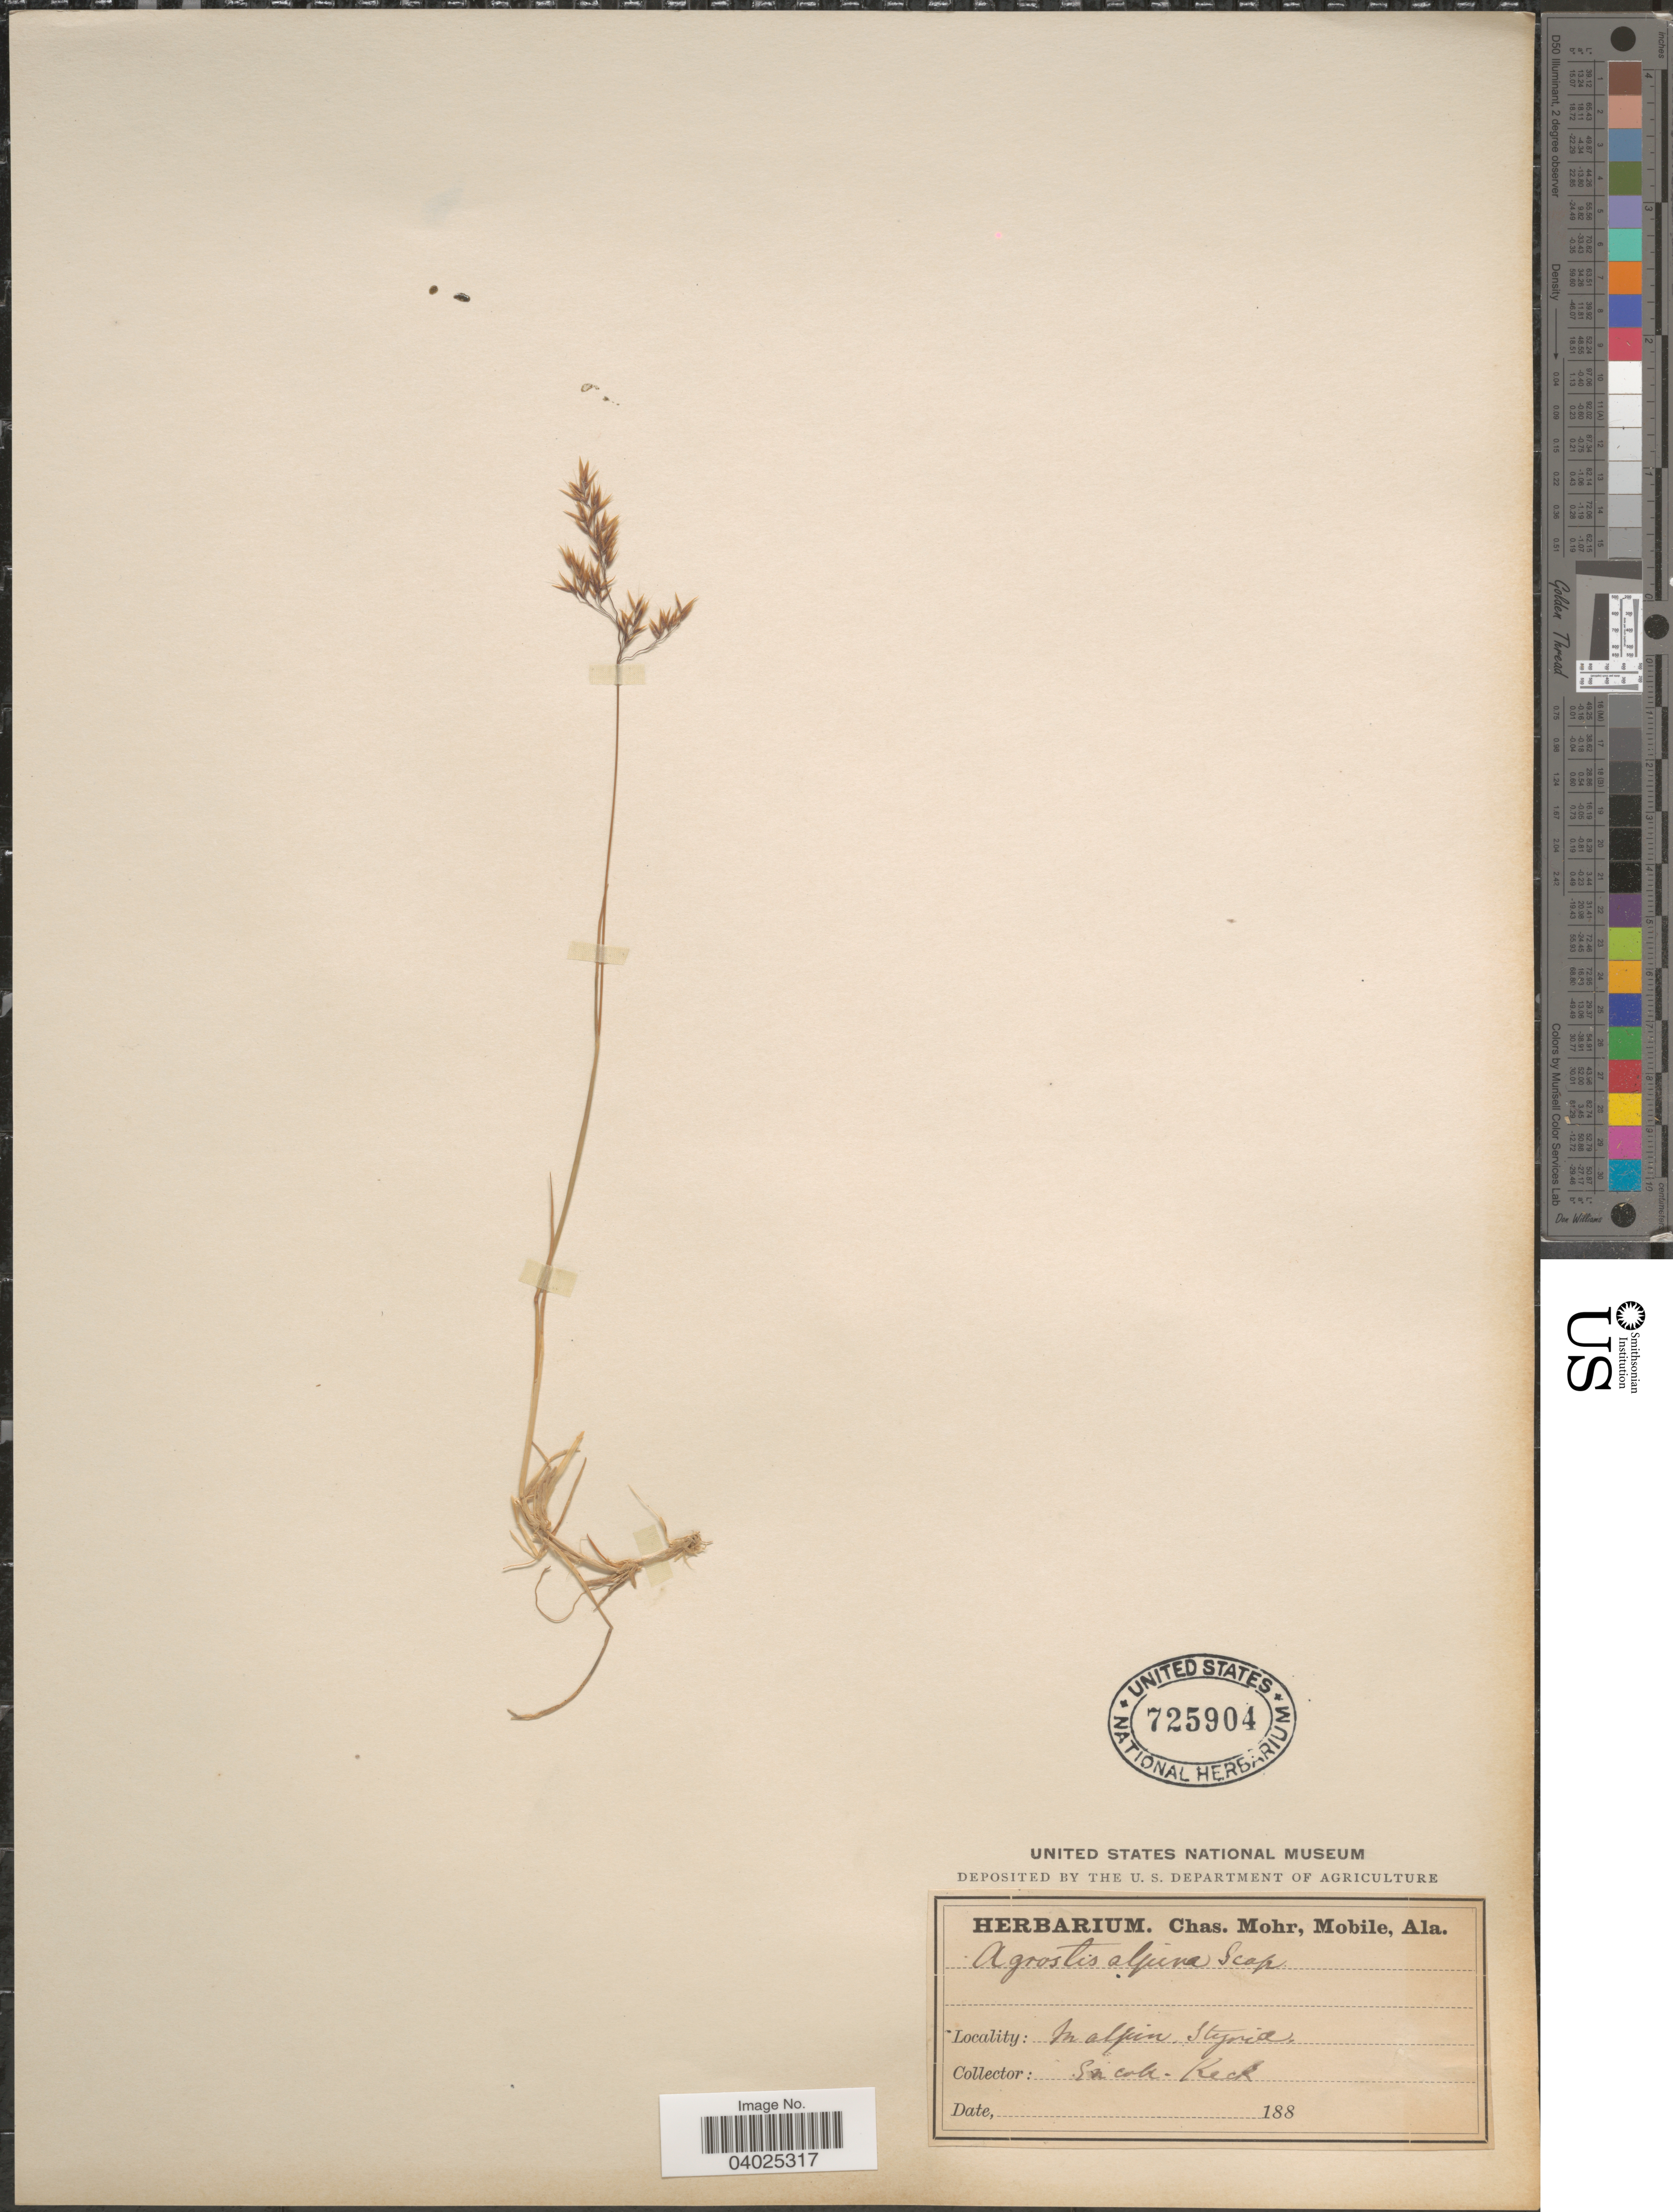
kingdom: Plantae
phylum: Tracheophyta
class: Liliopsida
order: Poales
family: Poaceae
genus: Alpagrostis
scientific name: Alpagrostis alpina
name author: (Scop.) P.M. Peterson et al.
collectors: -- Keck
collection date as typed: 188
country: Austria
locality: In alpin Styriæ.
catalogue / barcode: US 725904